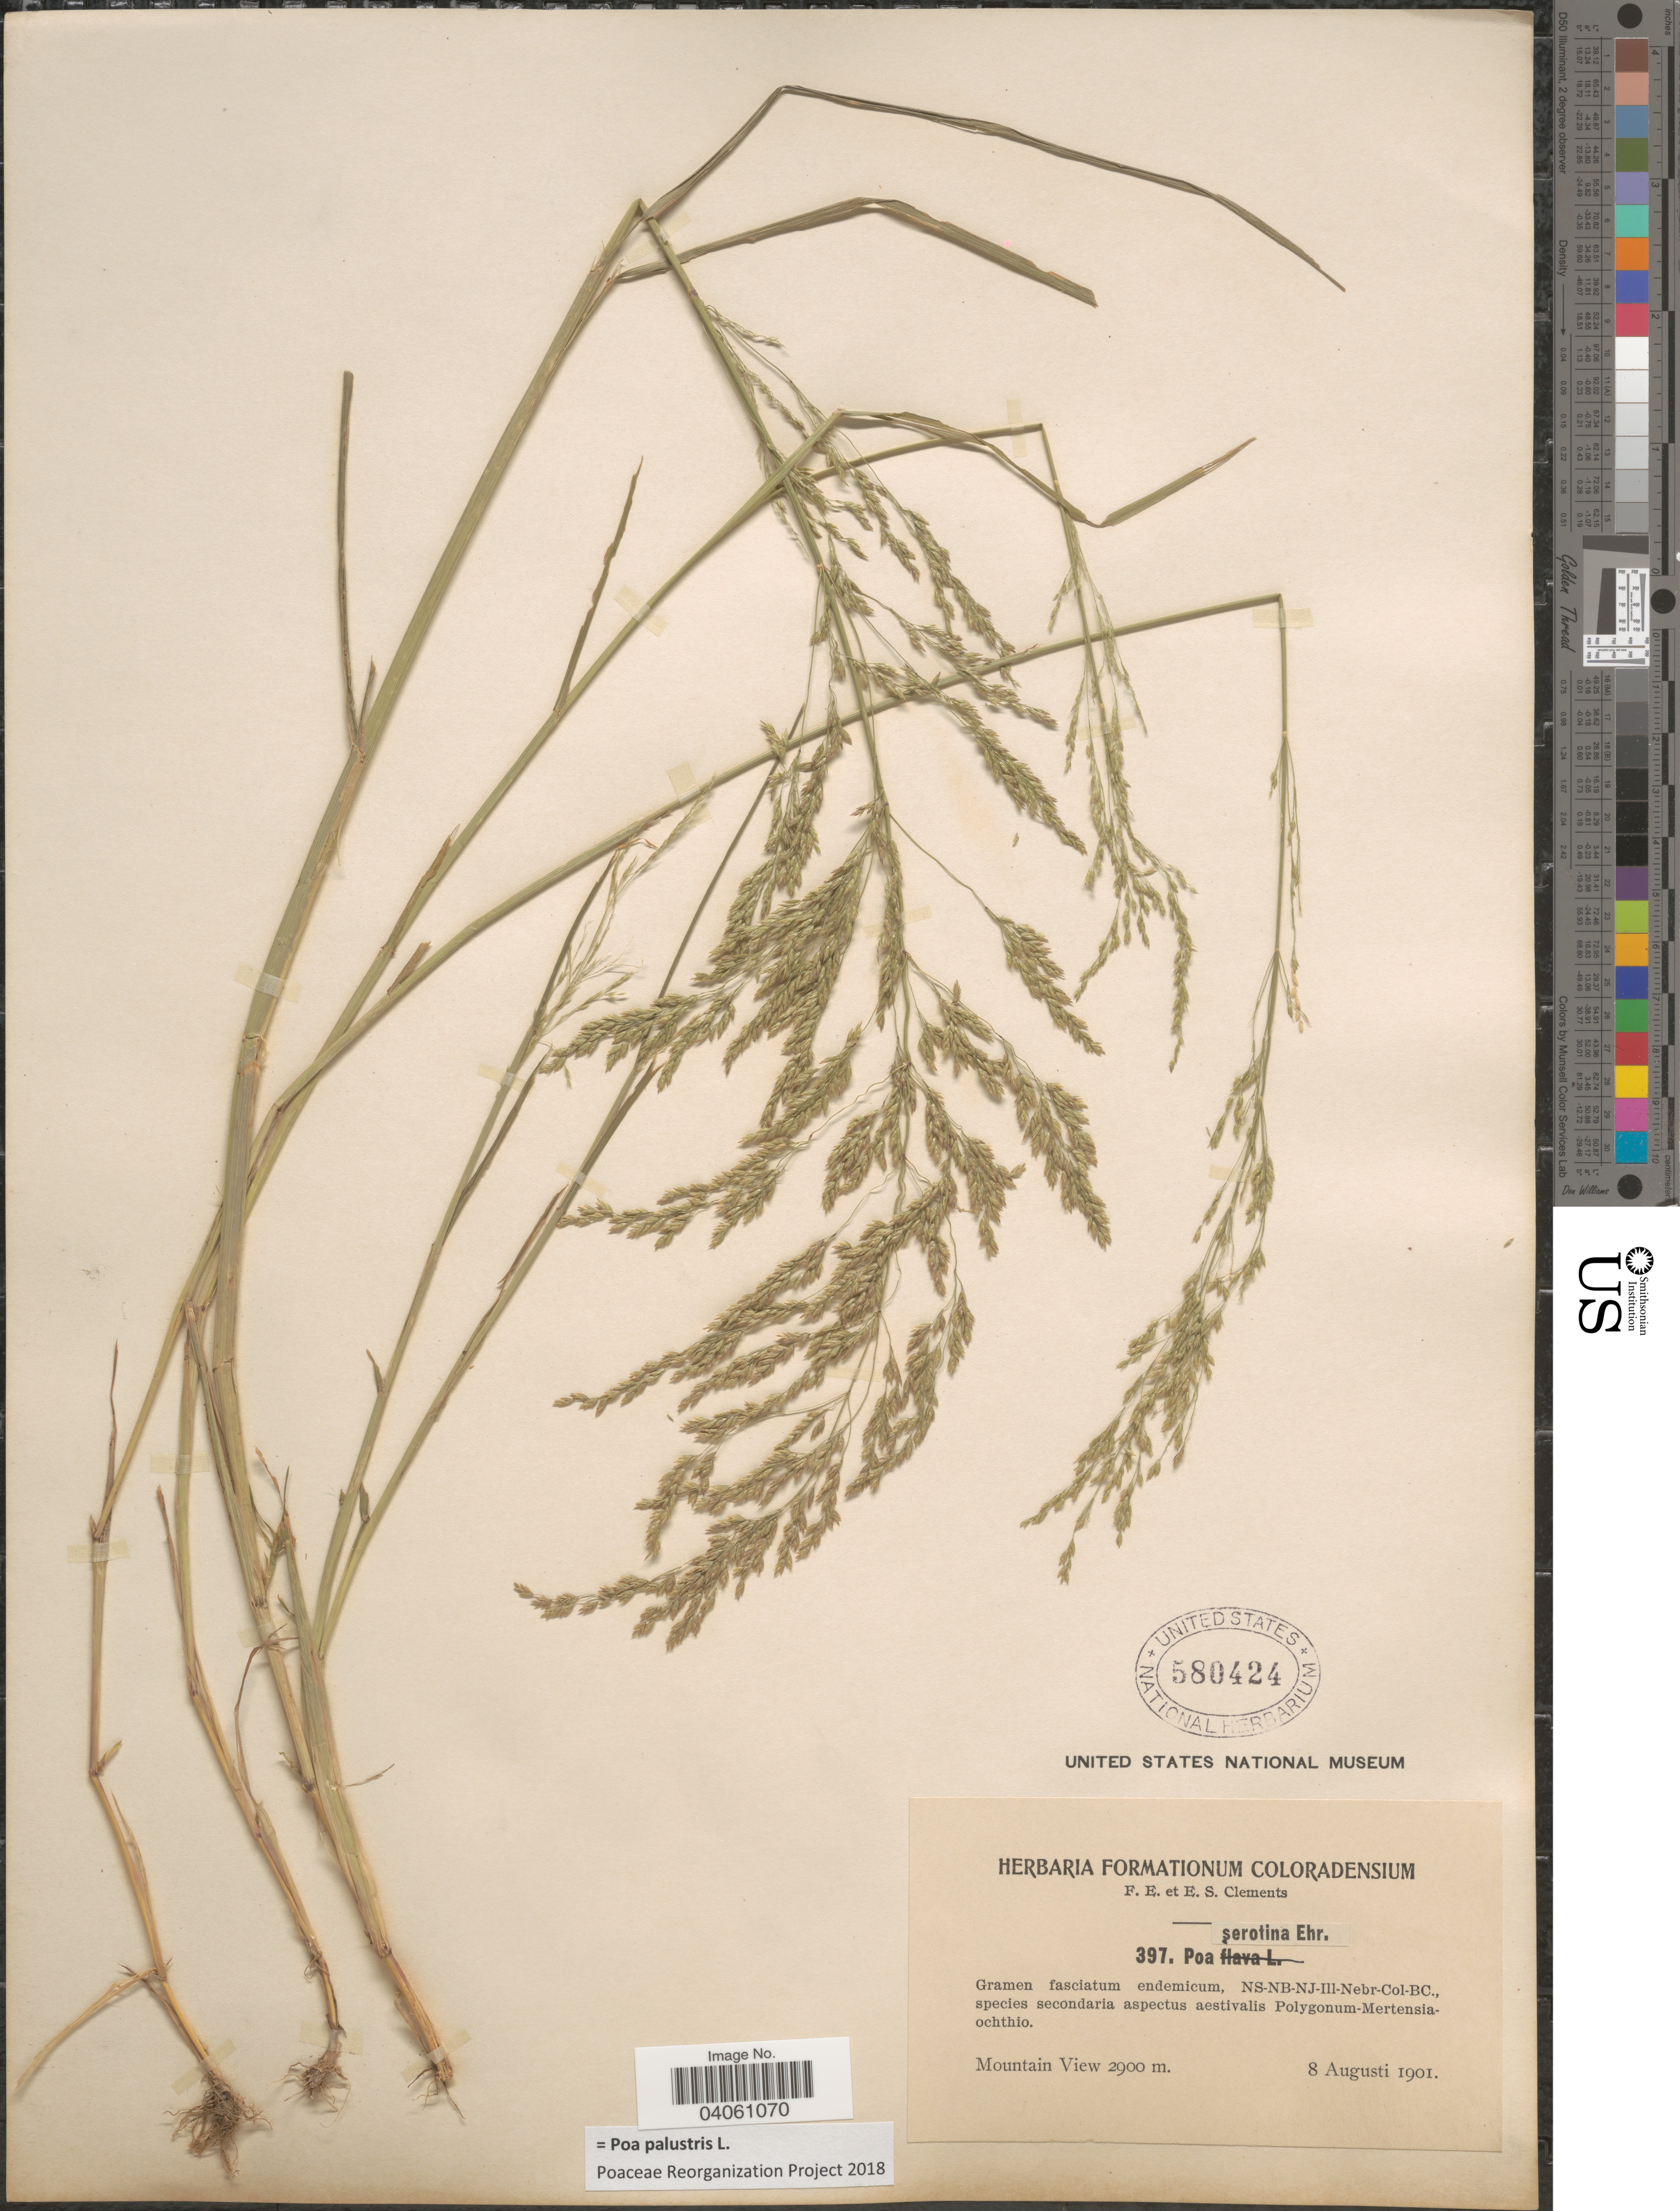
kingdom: Plantae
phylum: Tracheophyta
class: Liliopsida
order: Poales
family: Poaceae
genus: Poa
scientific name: Poa palustris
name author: L.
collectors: F. E. Clements & E. S. Clements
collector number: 397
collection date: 1901-08-08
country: United States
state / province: Colorado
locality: Mountain View.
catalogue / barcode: US 580424